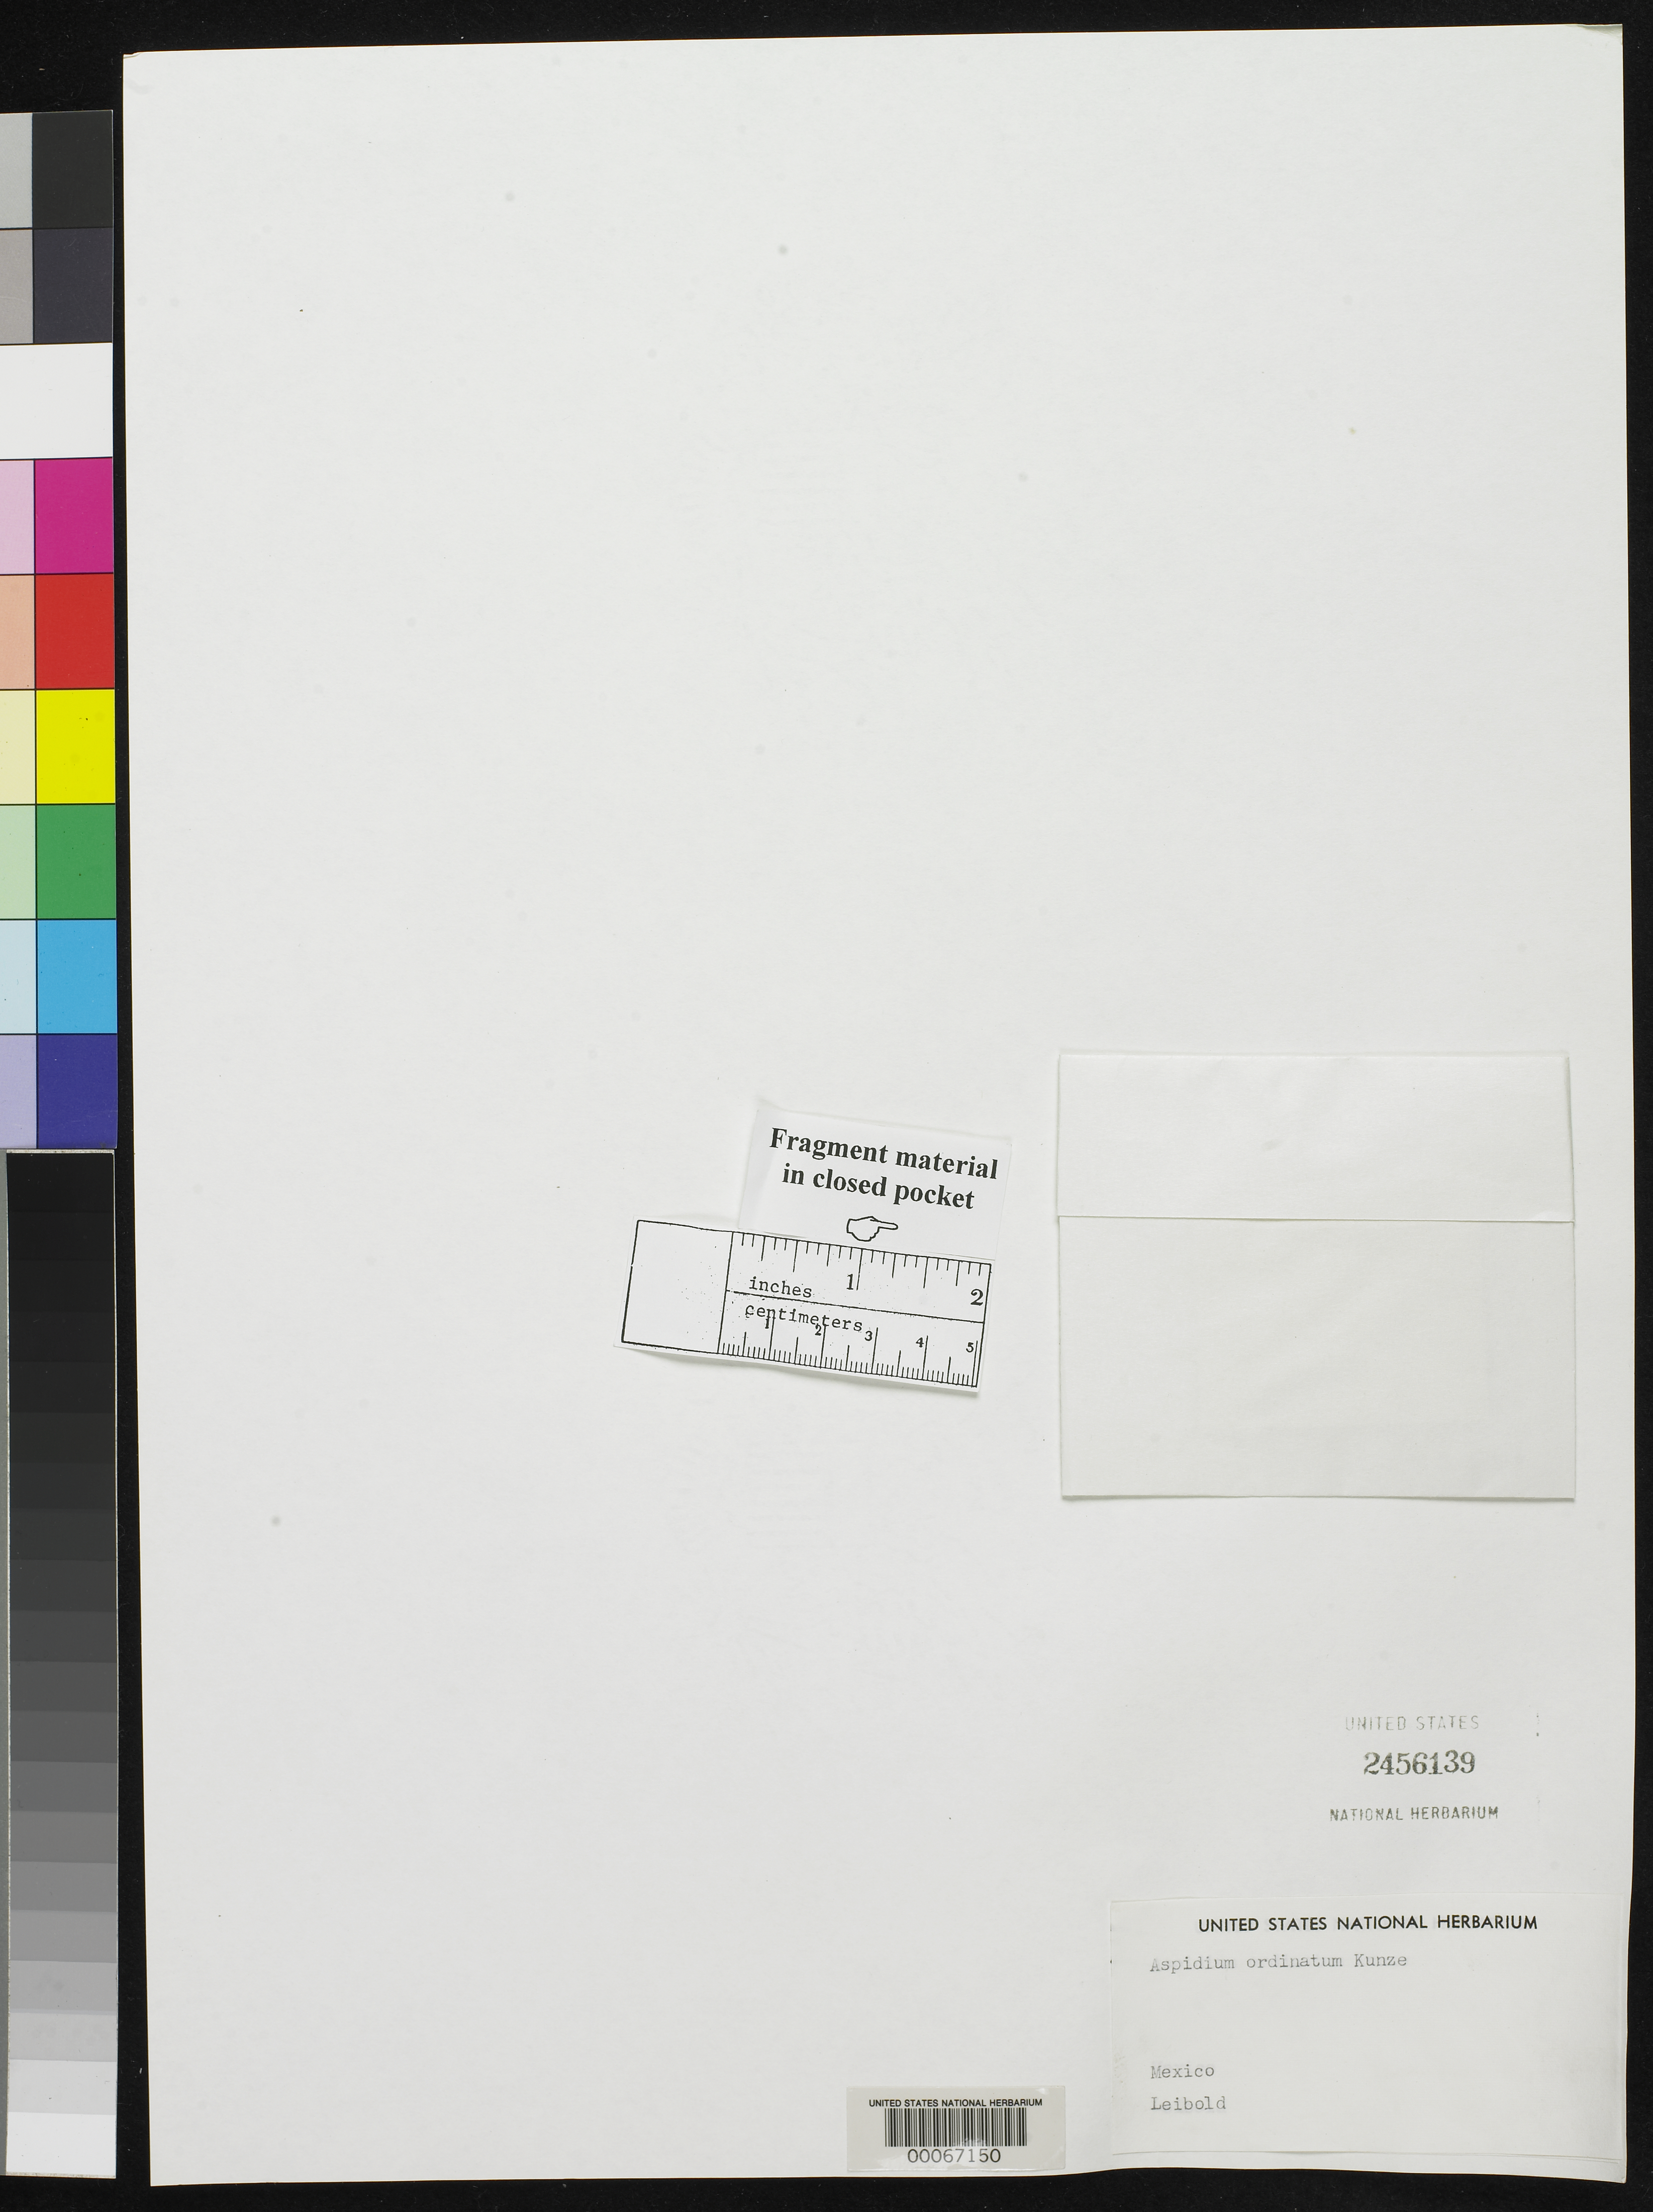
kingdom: Plantae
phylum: Tracheophyta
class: Polypodiopsida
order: Polypodiales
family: Tectariaceae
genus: Aspidium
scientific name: Aspidium ordinatum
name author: Kunze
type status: Isotype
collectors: -. Leibold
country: Mexico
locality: E of Monserrat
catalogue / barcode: US 2456139